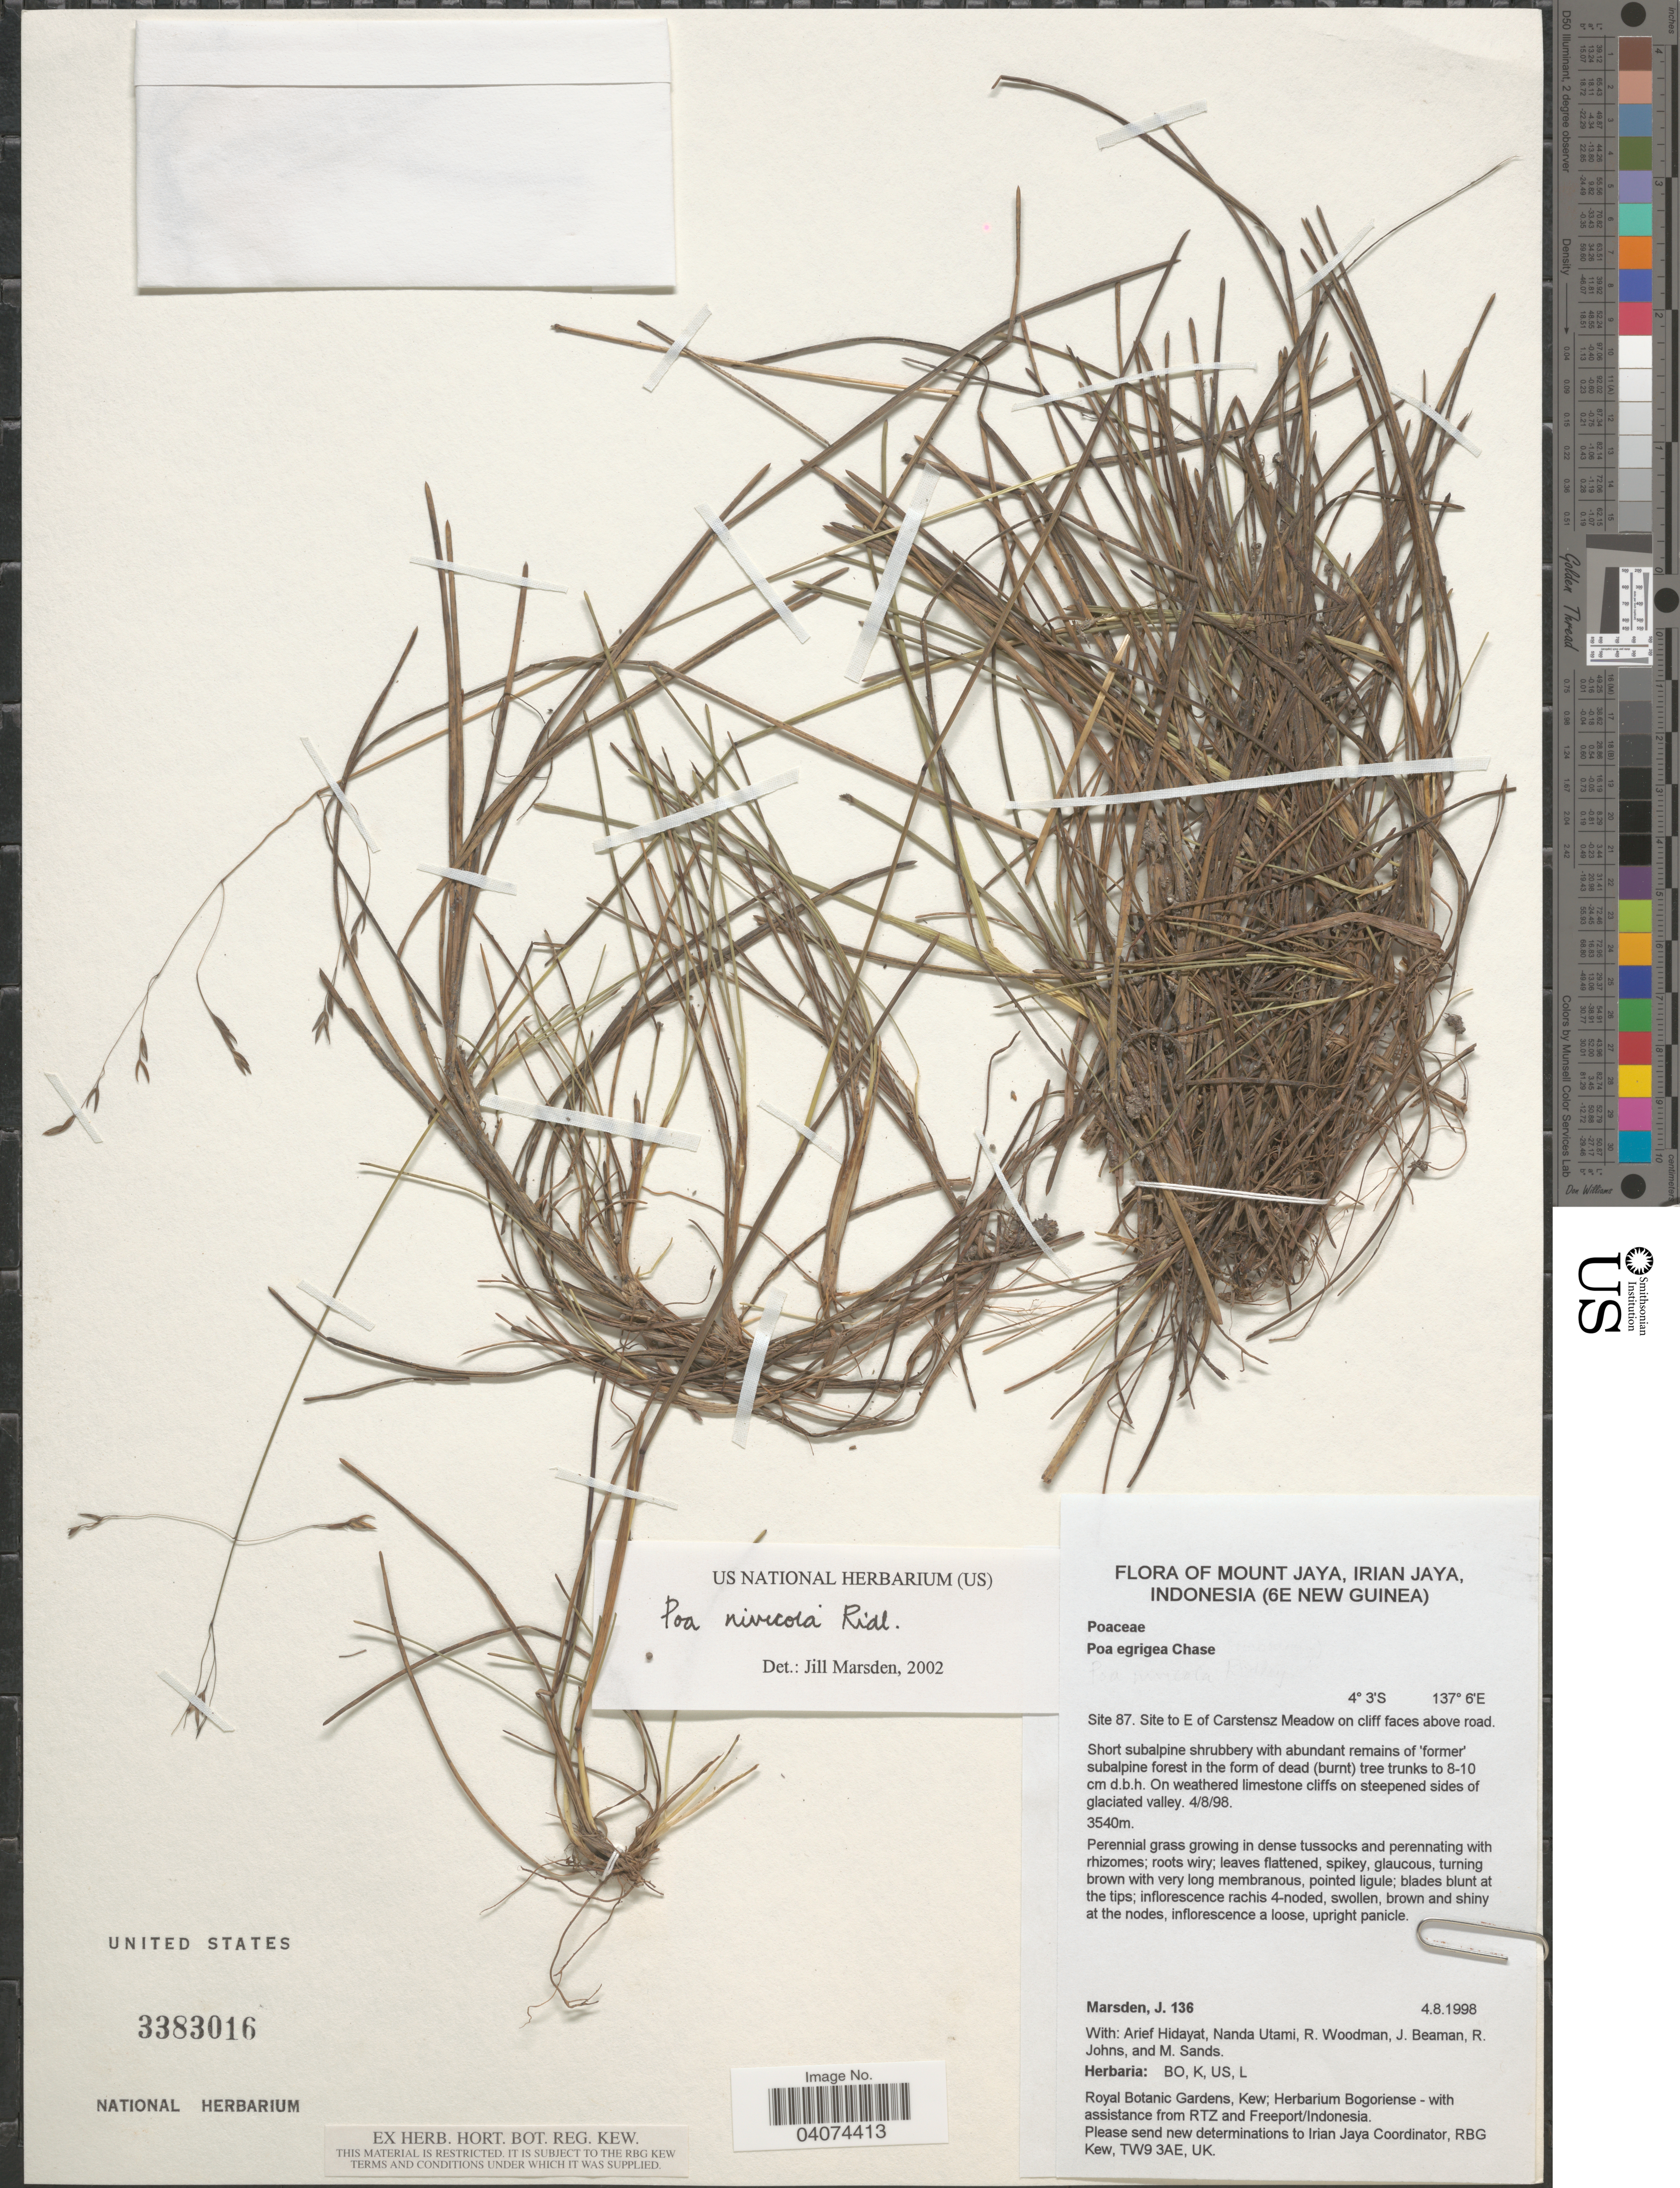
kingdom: Plantae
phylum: Tracheophyta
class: Liliopsida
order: Poales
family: Poaceae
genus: Poa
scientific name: Poa nivicola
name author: Ridl.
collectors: J. Marsden, A. Hidayat, N. Utami & R. Woodman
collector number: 136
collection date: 1998-08-04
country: Indonesia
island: New Guinea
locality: Mount Jaya, Irian Jaya (6e New Guinea). Site 87. Site to E of Carstensz Meadow on cliff faces above road.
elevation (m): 3540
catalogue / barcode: US 3383016